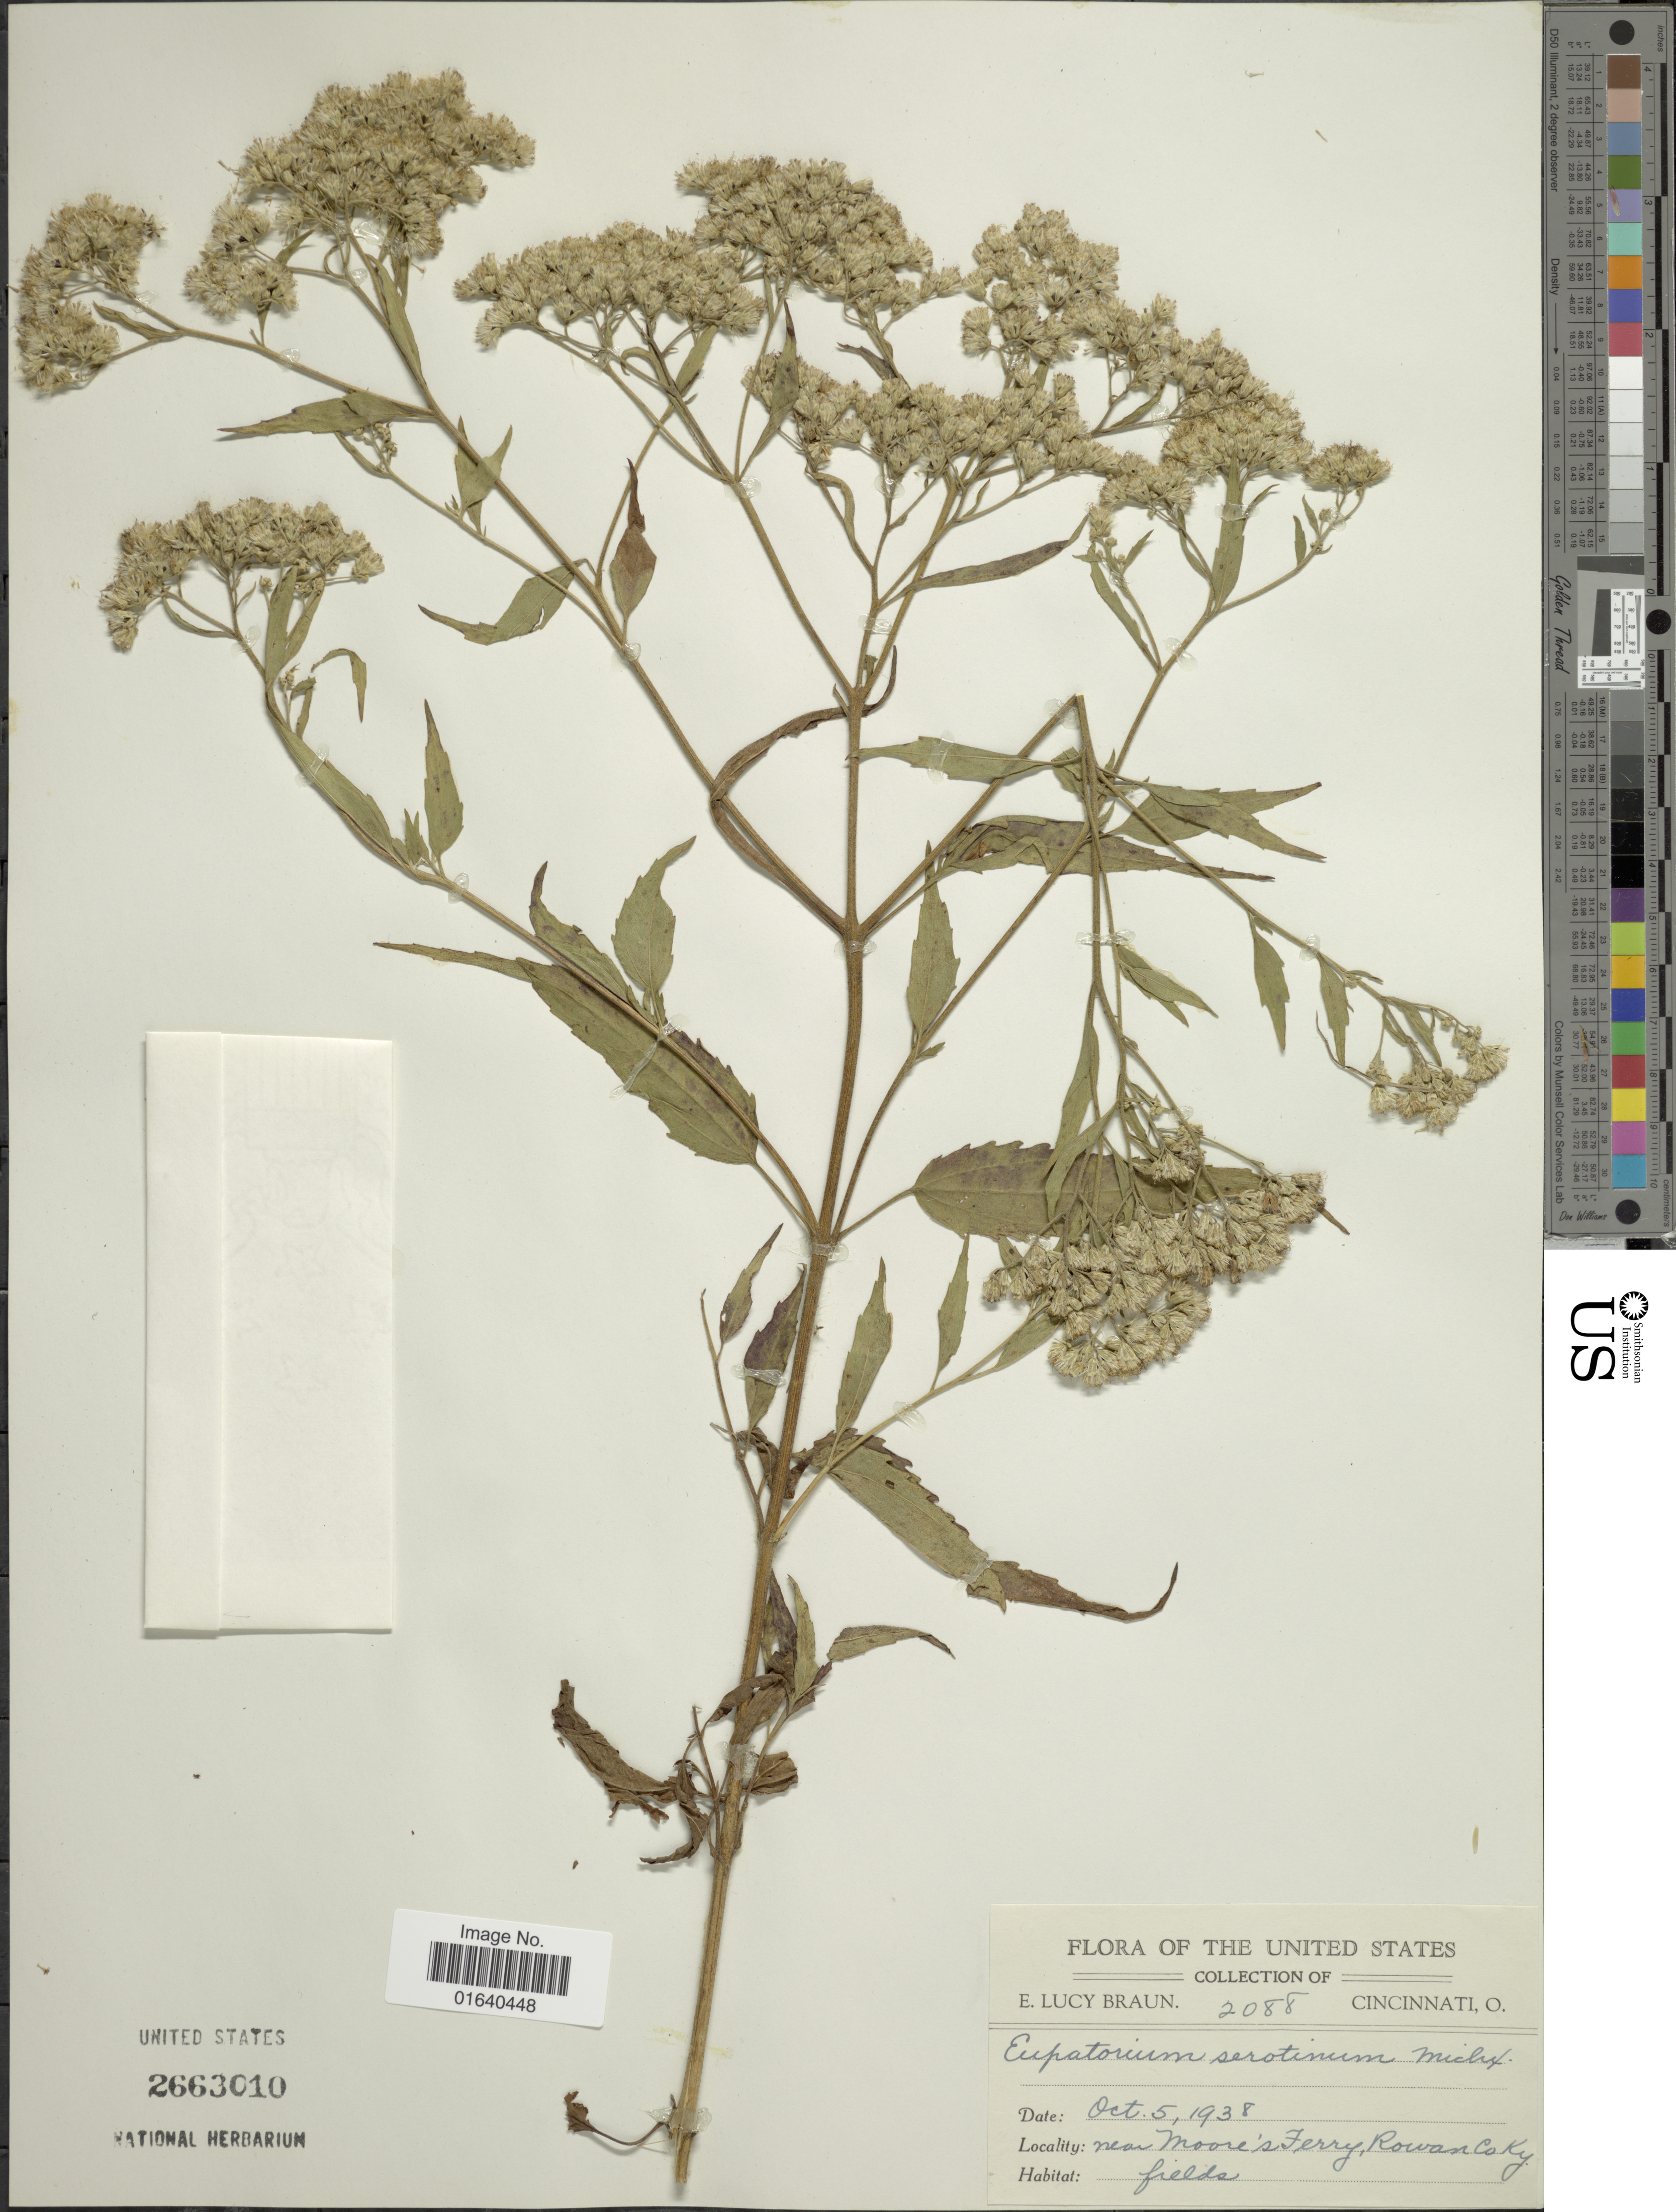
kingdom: Plantae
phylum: Tracheophyta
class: Magnoliopsida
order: Asterales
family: Asteraceae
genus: Eupatorium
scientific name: Eupatorium serotinum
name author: Michx.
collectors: E. L. Braun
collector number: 2088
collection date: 1938-10-05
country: United States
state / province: Kentucky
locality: near Moore's Ferry, Rowan Co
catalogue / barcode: US 2663010